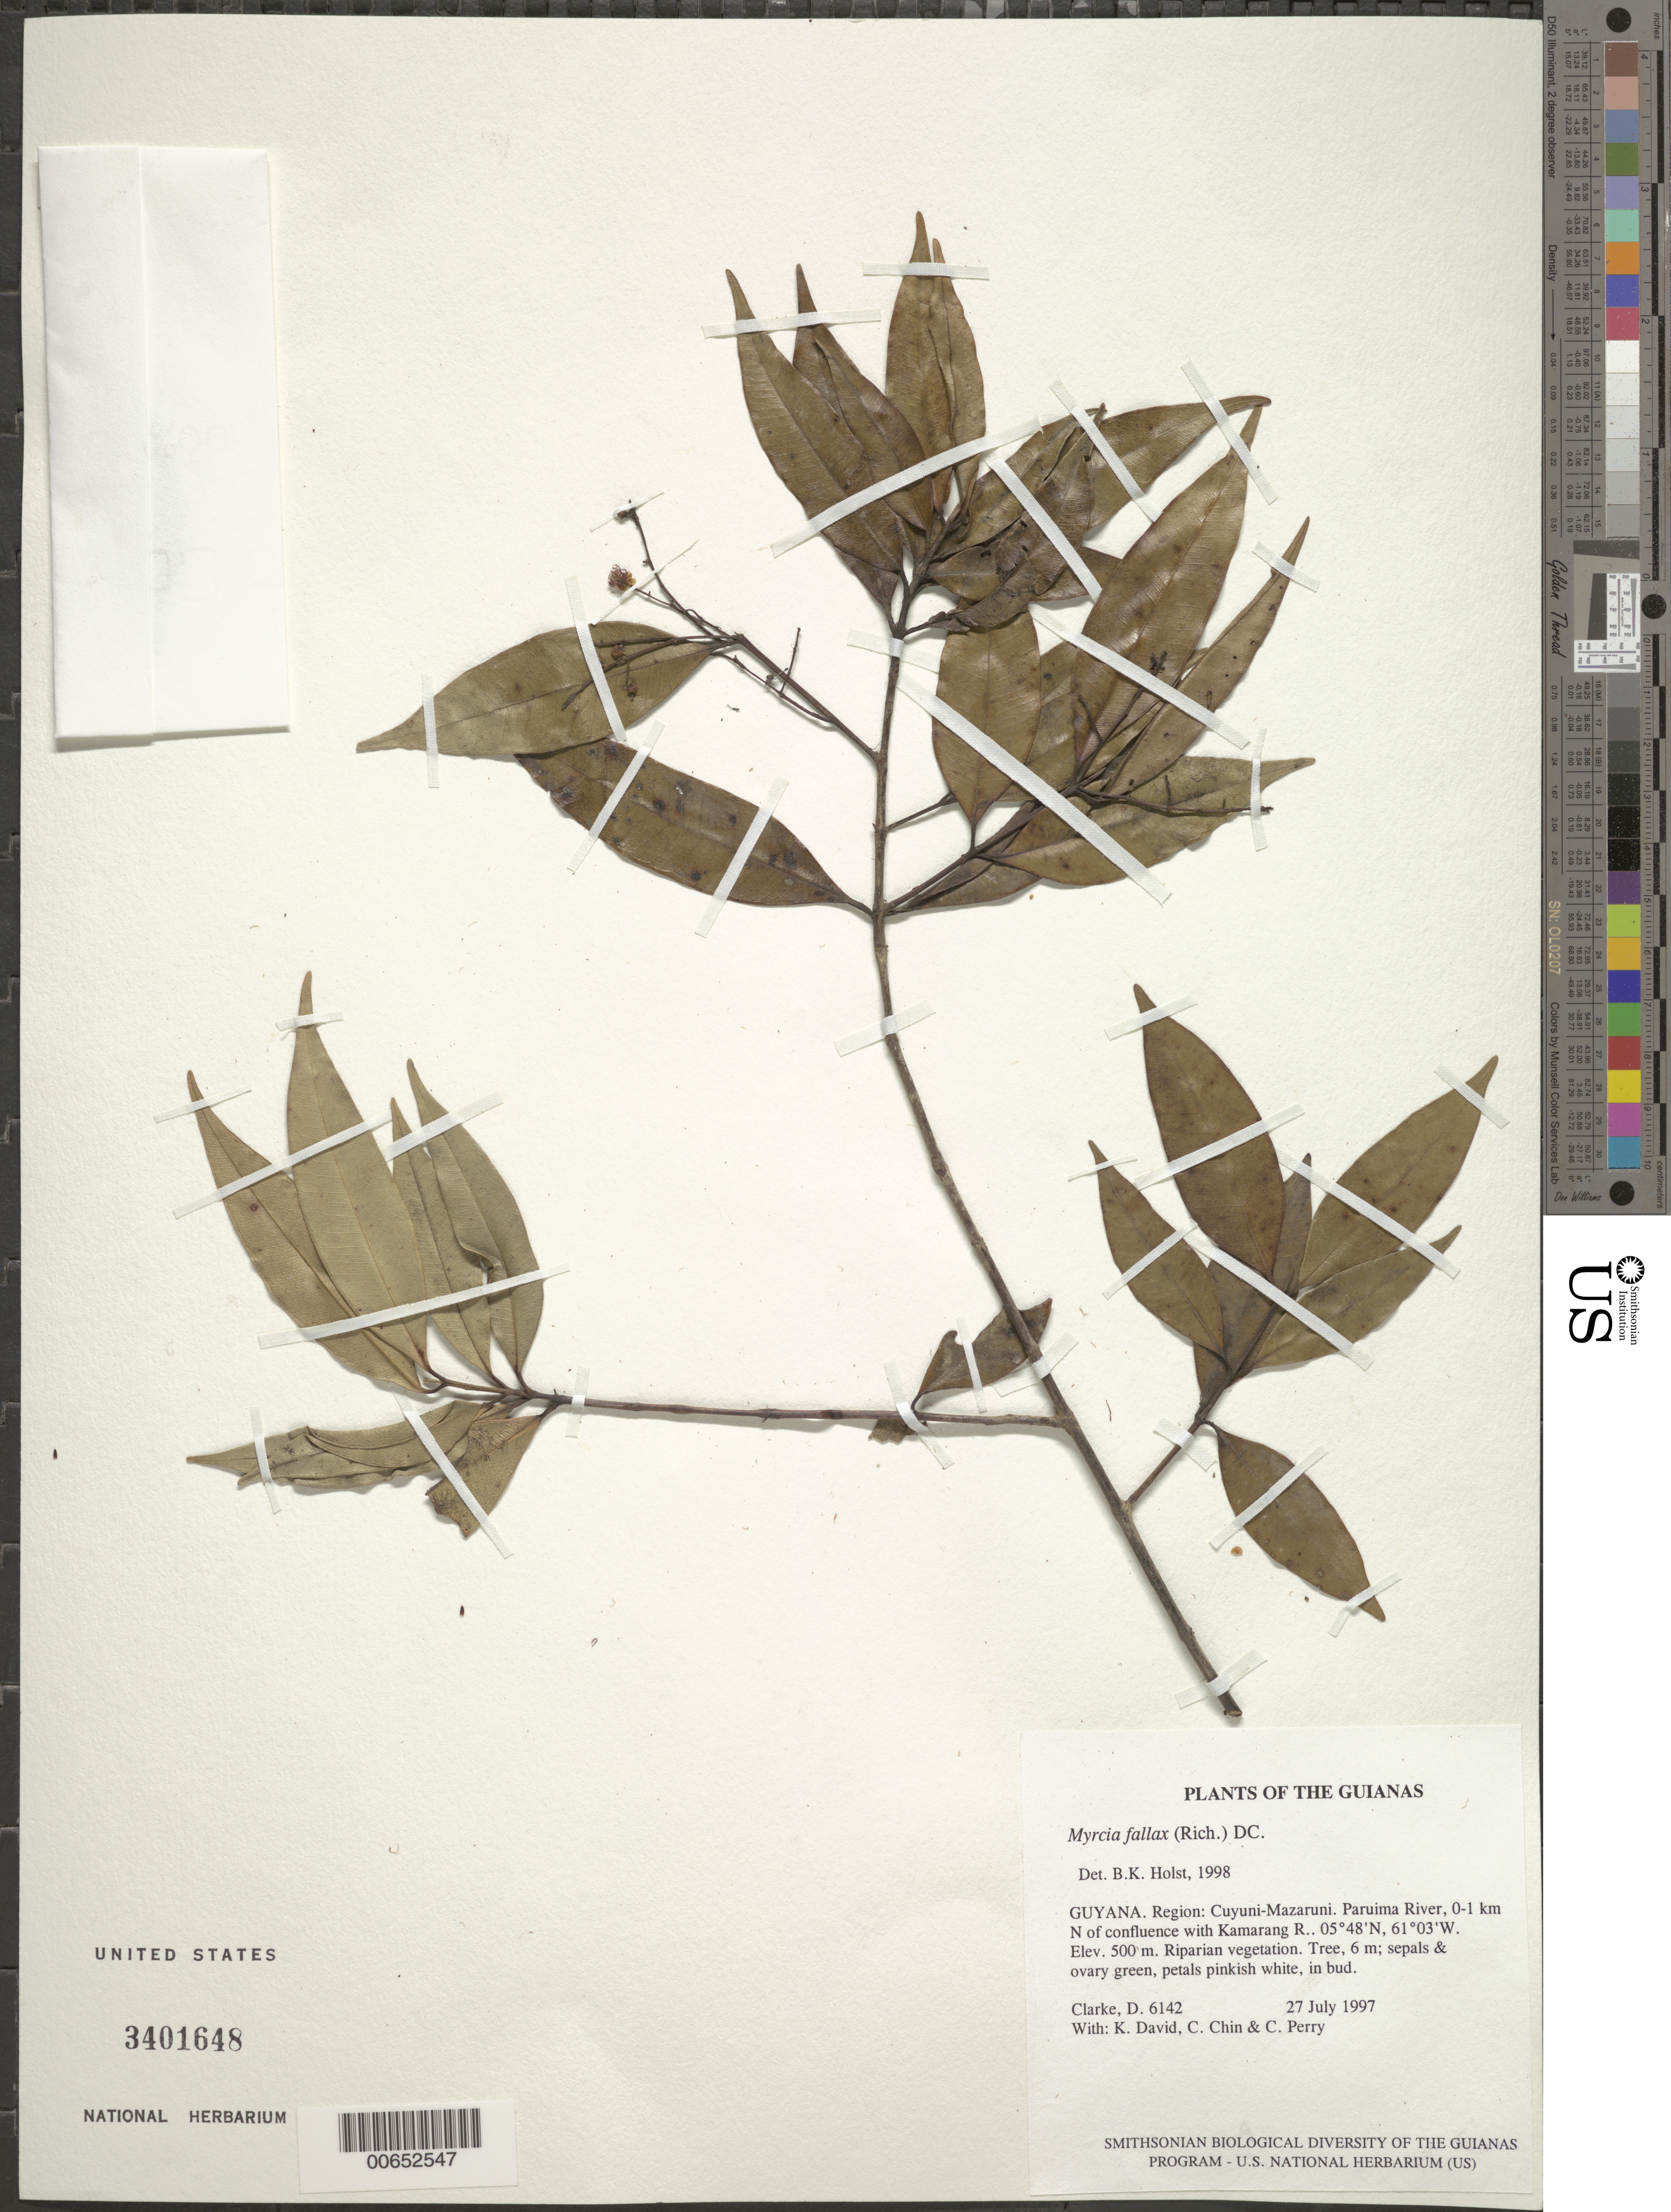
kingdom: Plantae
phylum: Tracheophyta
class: Magnoliopsida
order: Myrtales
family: Myrtaceae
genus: Myrcia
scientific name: Myrcia fallax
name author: (Rich.) DC.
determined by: Holst, Bruce K.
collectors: H. D. Clarke, K. David, C. Chin & C. Perry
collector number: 6142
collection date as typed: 27 July 1997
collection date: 1997-07-27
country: Guyana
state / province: Cuyuni-Mazaruni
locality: Paruima River, 0-1 km N of confluence with Kamarang R.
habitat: Riparian vegetation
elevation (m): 500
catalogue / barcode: US 3401648